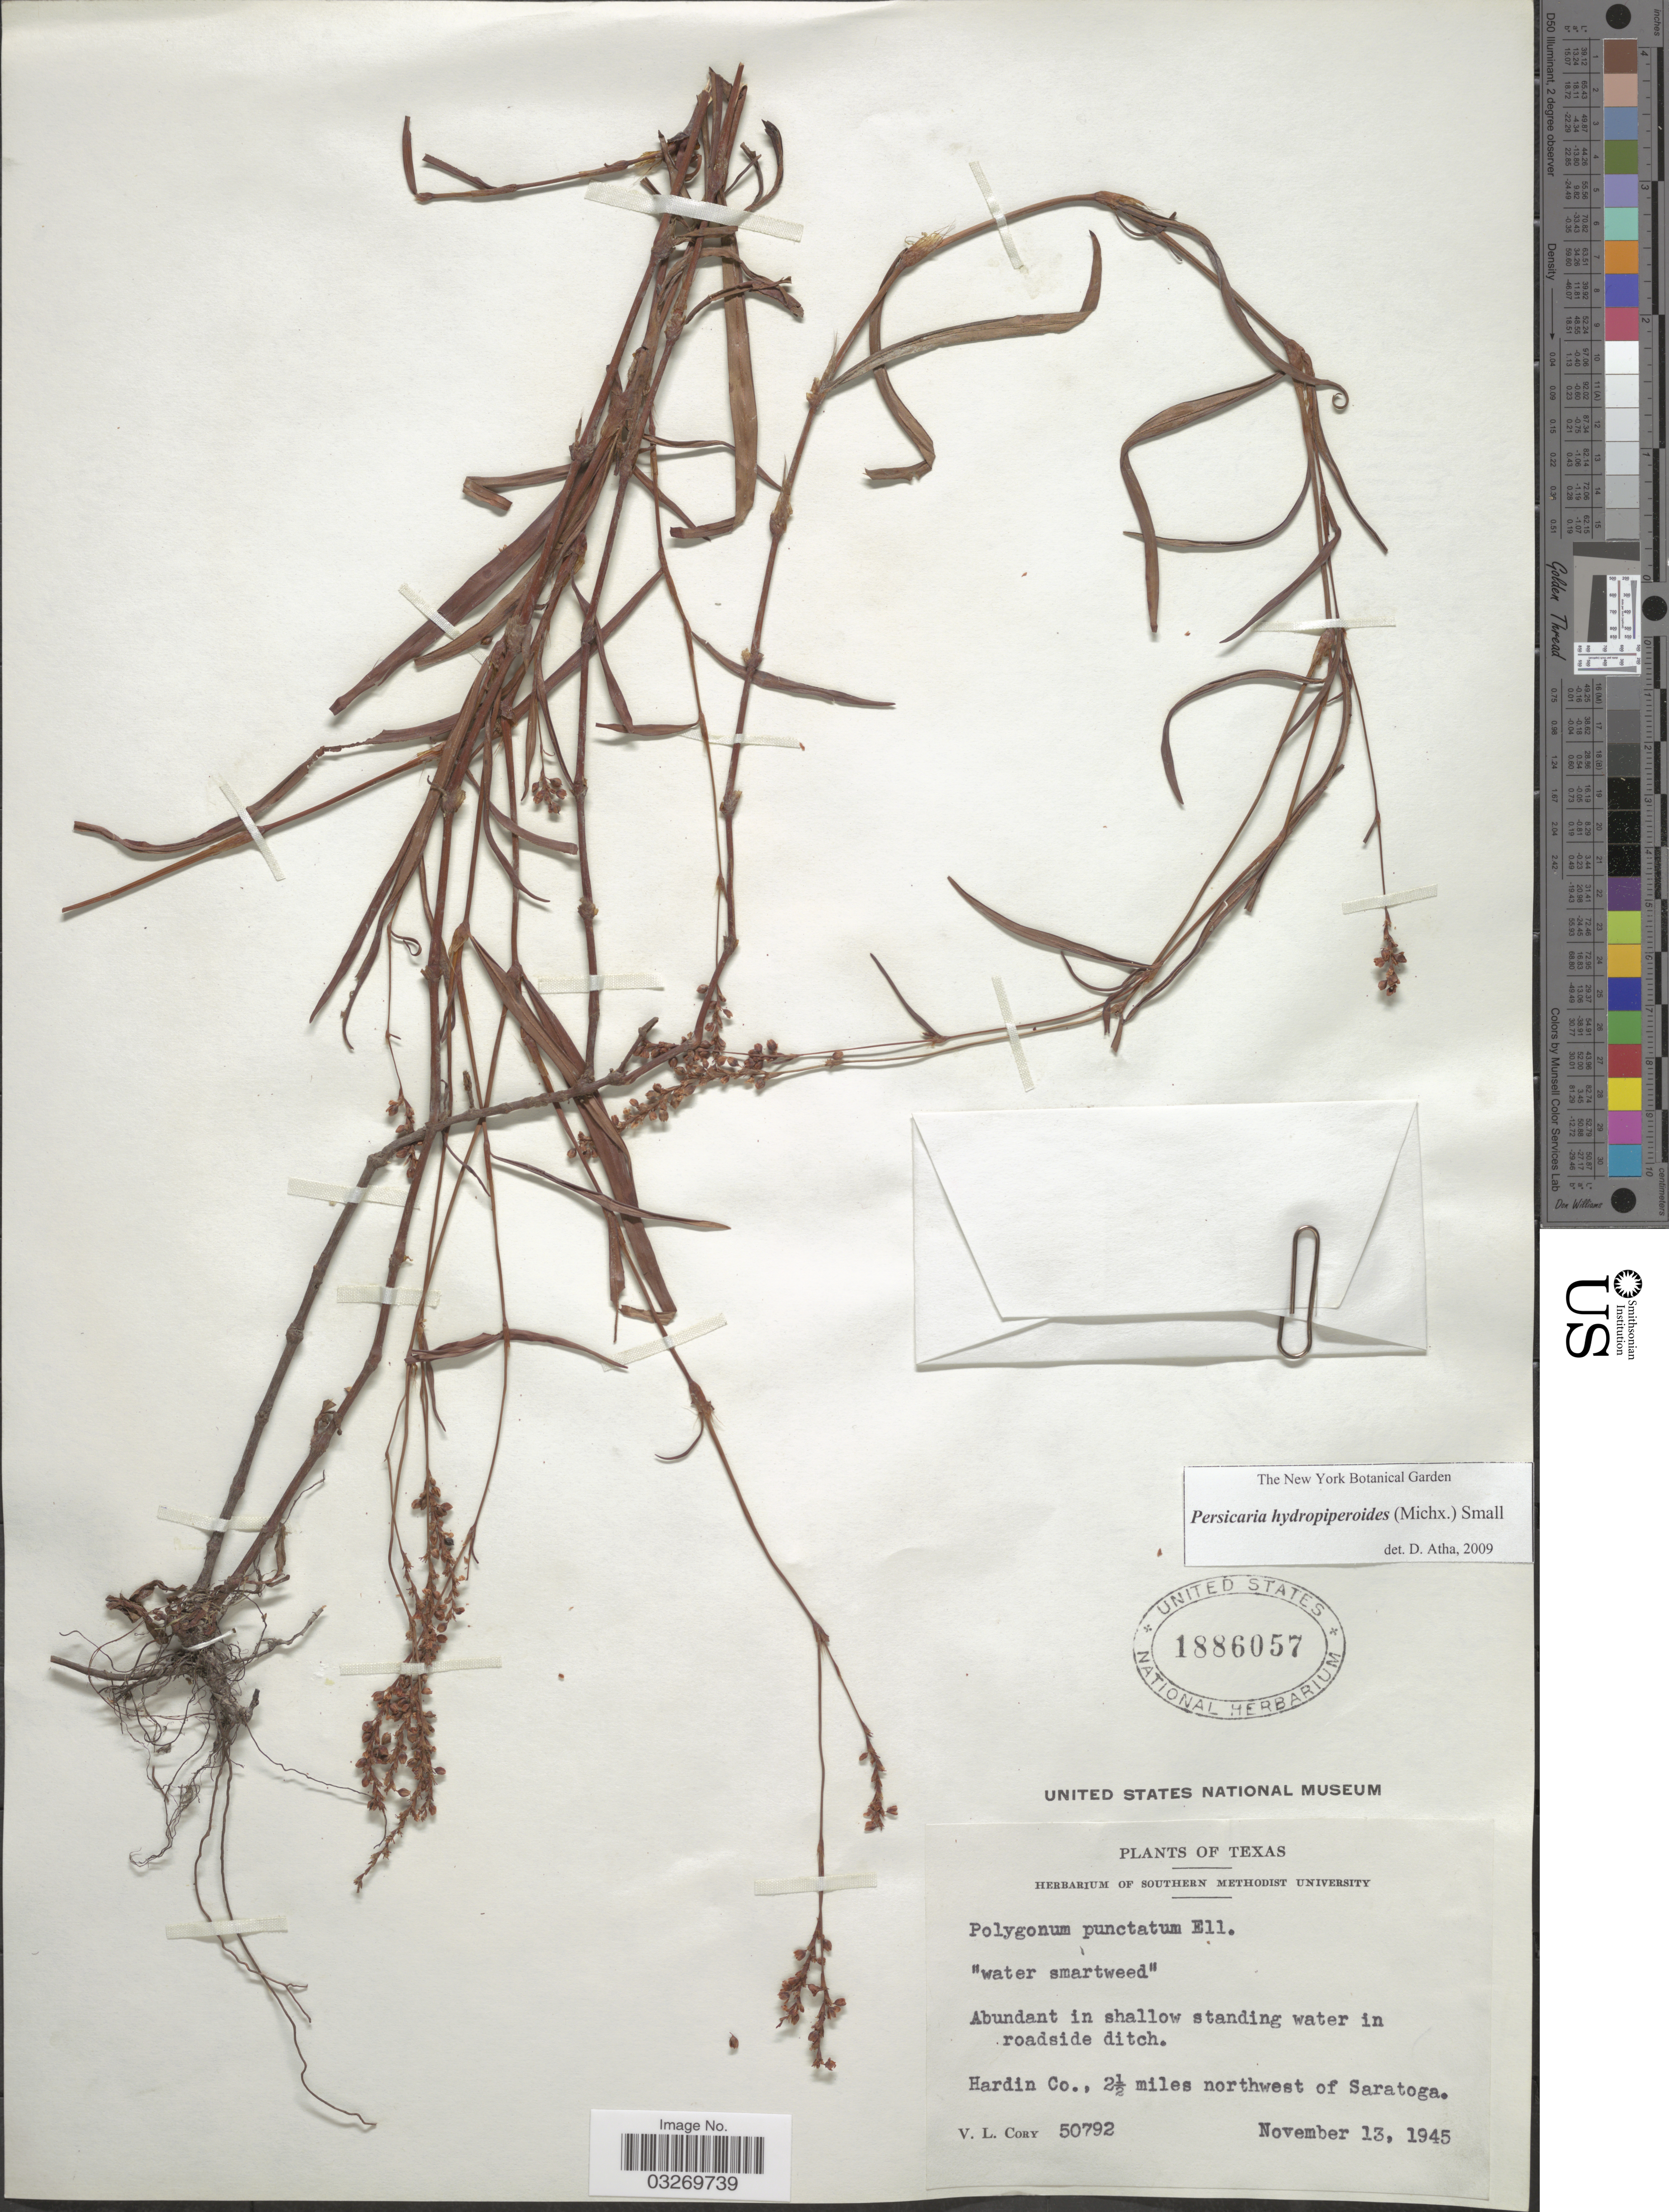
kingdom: Plantae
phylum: Tracheophyta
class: Magnoliopsida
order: Caryophyllales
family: Polygonaceae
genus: Persicaria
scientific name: Persicaria hydropiperoides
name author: (Michx.) Small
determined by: Atha, D. E.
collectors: V. Cory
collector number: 50792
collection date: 1945-11-13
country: United States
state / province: Texas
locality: Hardin Co., 2½ miles northwest of Saratoga.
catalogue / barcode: US 1886057